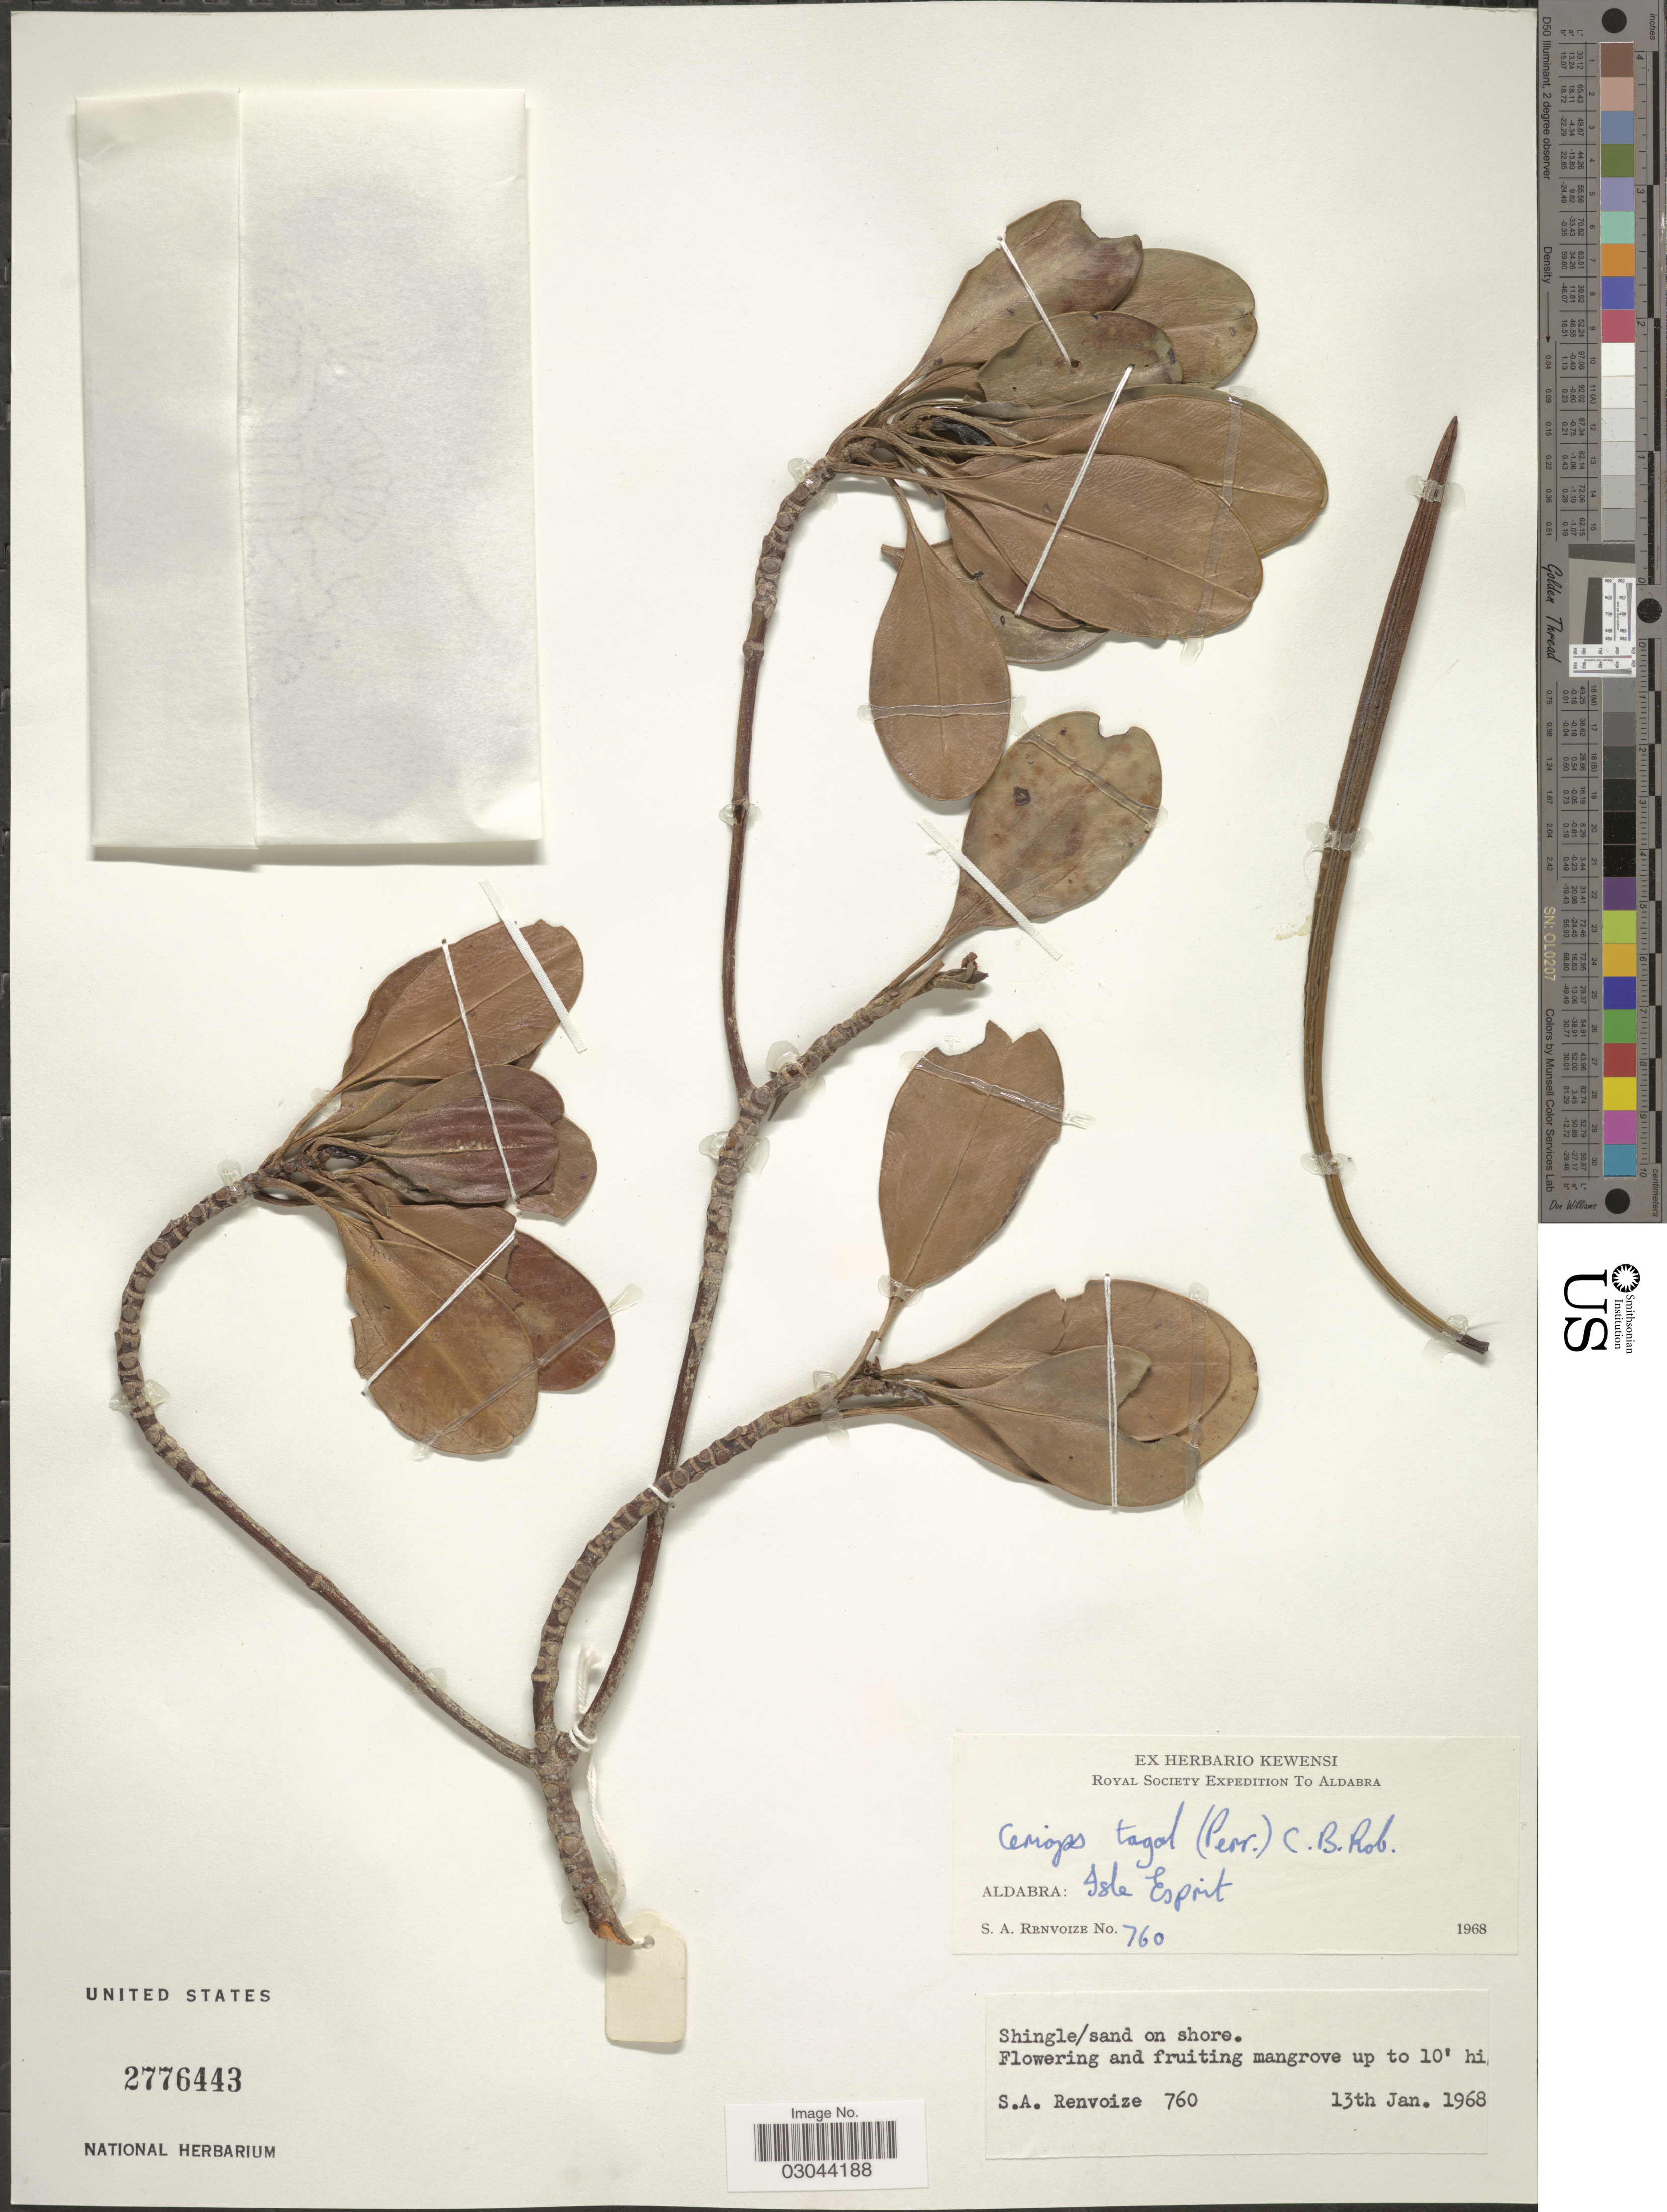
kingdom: Plantae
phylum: Tracheophyta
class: Magnoliopsida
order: Malpighiales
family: Rhizophoraceae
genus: Ceriops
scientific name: Ceriops tagal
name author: (Perr.) C.B. Rob.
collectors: S. A. Renvoize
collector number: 760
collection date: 1968-01-13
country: Seychelles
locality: Aldabra: Isle Esprit.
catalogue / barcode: US 2776443